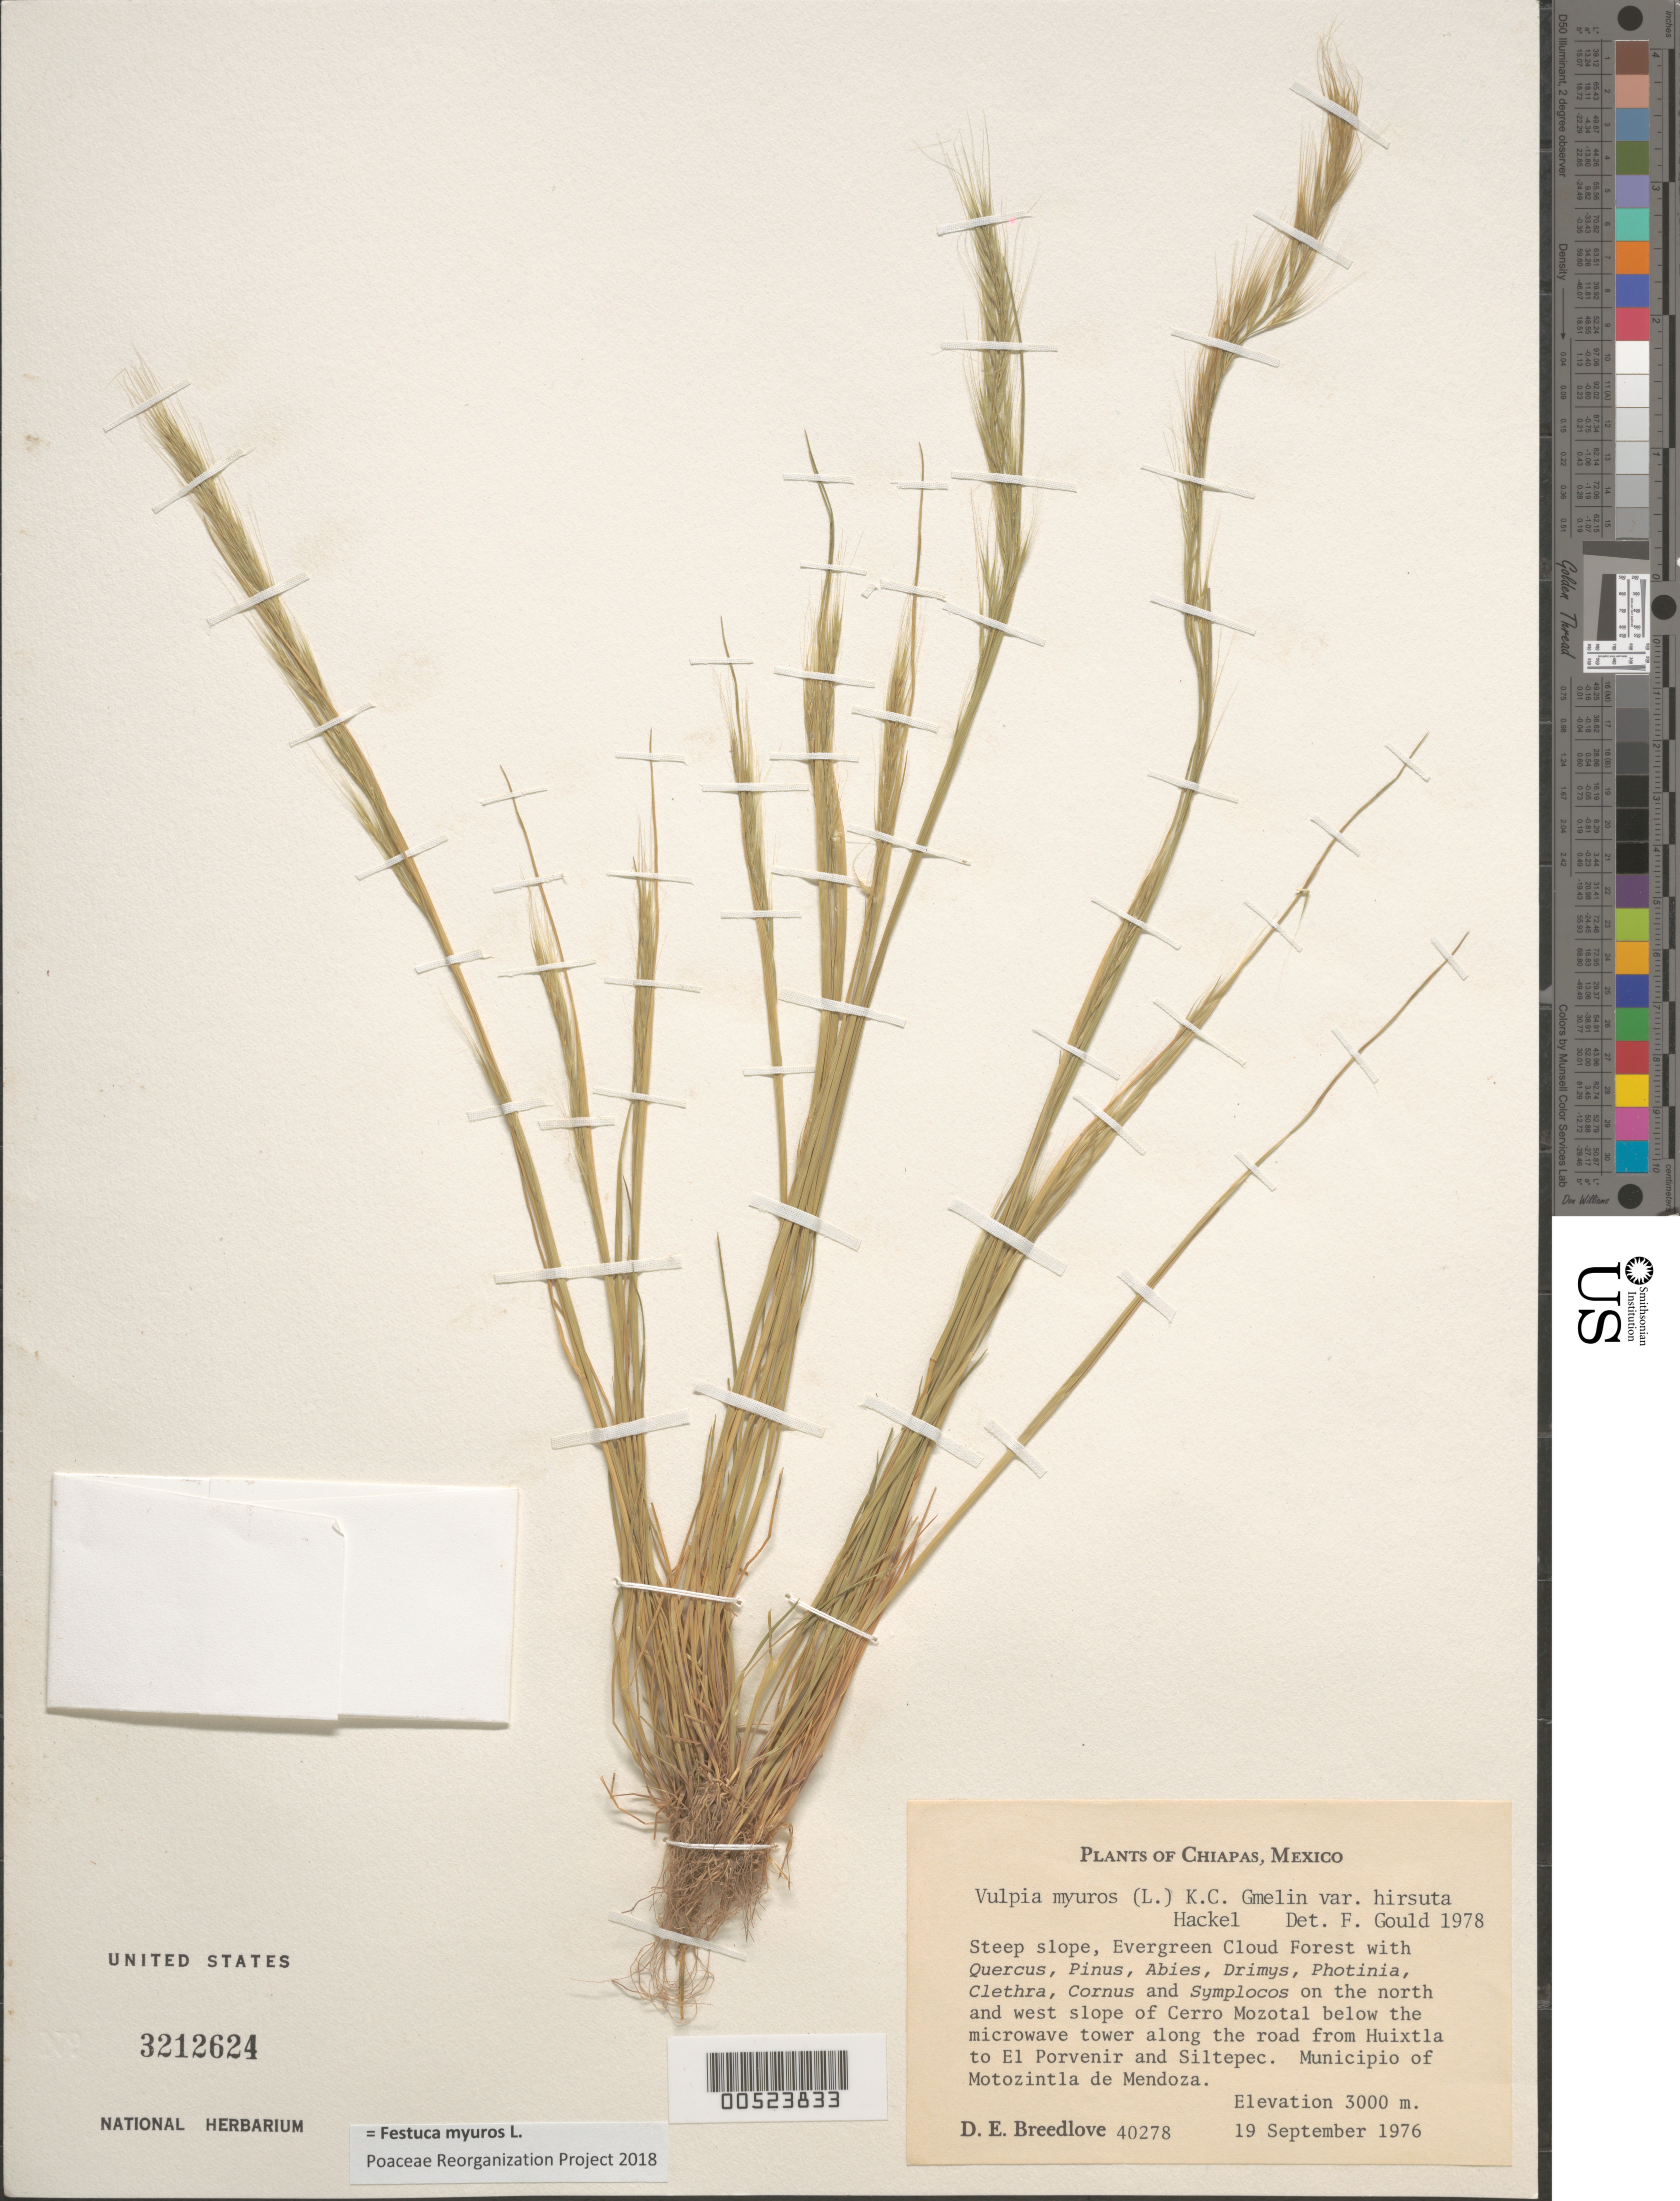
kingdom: Plantae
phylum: Tracheophyta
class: Liliopsida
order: Poales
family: Poaceae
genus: Festuca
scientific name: Festuca myuros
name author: L.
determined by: Poaceae Reorganization Project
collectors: D. E. Breedlove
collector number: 40278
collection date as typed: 19 Sep 1976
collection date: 1976-09-19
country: Mexico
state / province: Chiapas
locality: N and W slope of Cerro Mozotal below the microwave tower along the rd from Huixtla to El Porvenir and Siltepec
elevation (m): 3000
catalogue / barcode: US 3212624